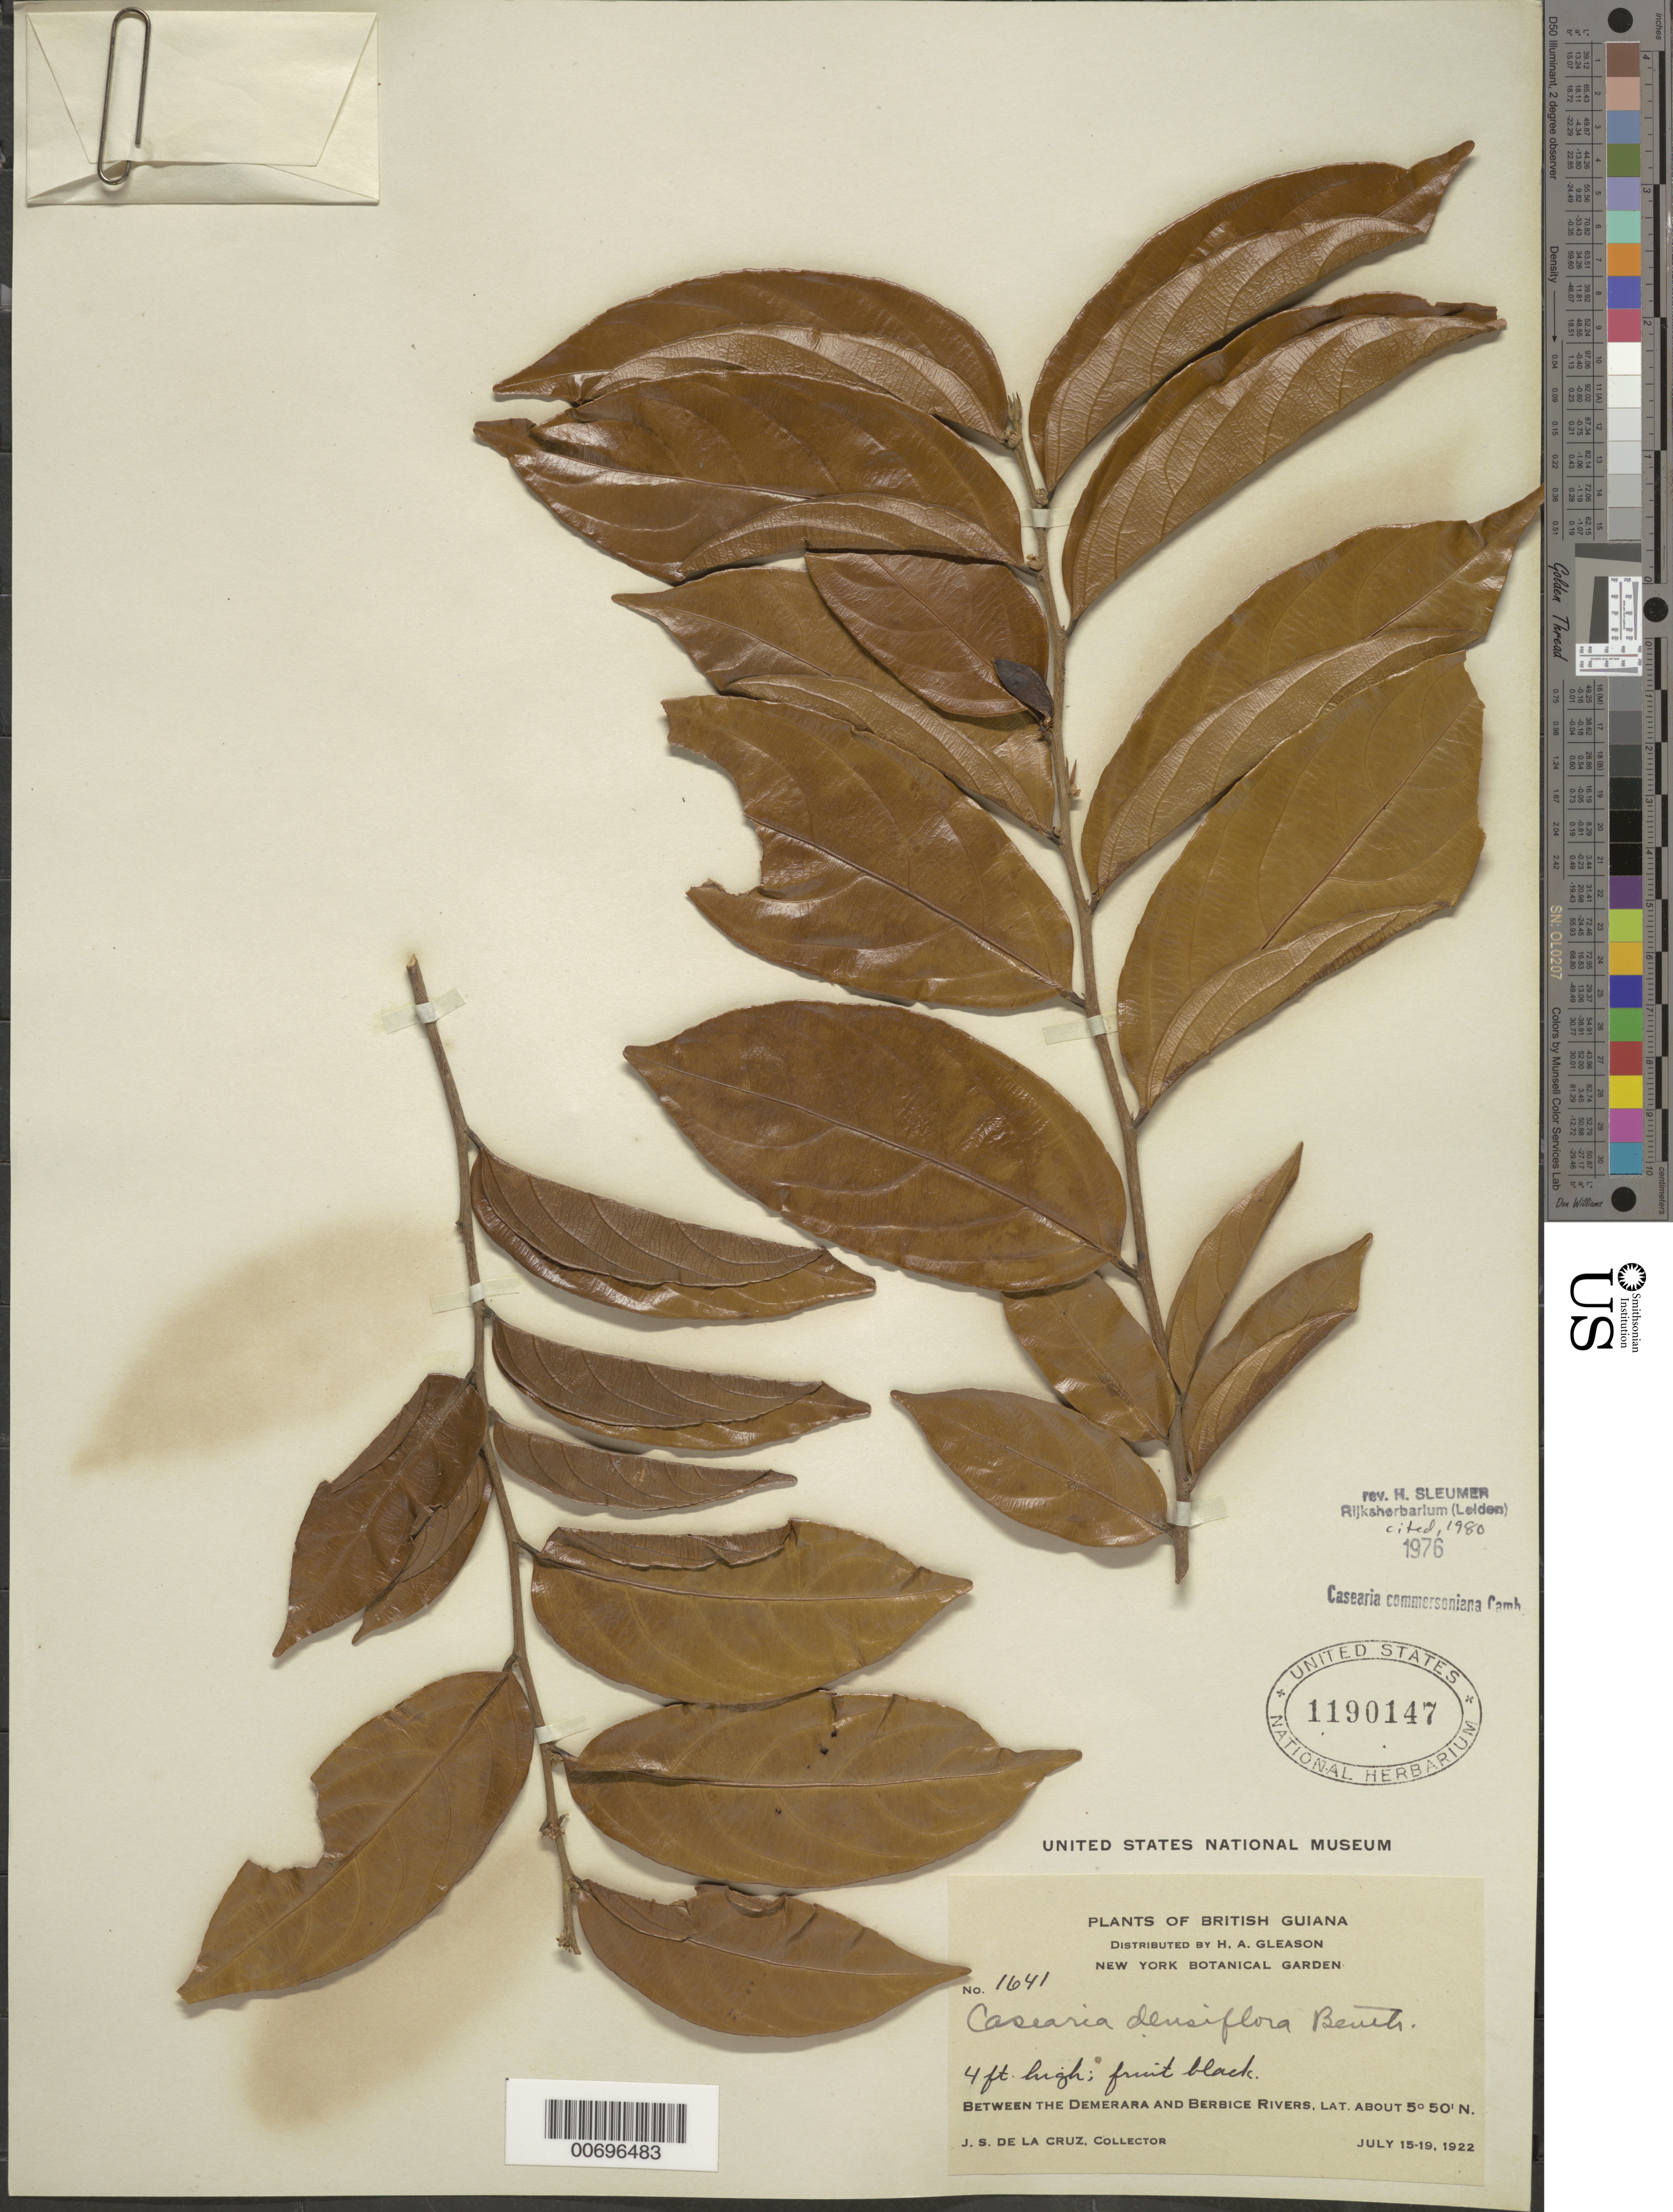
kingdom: Plantae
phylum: Tracheophyta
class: Magnoliopsida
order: Malpighiales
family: Salicaceae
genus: Piparea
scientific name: Piparea dentata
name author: Aubl.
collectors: J. S. de la Cruz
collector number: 1641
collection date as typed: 15-Jul-22 to 19-Jul-22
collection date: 1922-07-15/1922-07-19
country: Guyana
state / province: U. Demerara-Berbice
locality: Demerara River to the Berbice River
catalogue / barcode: US 1190147